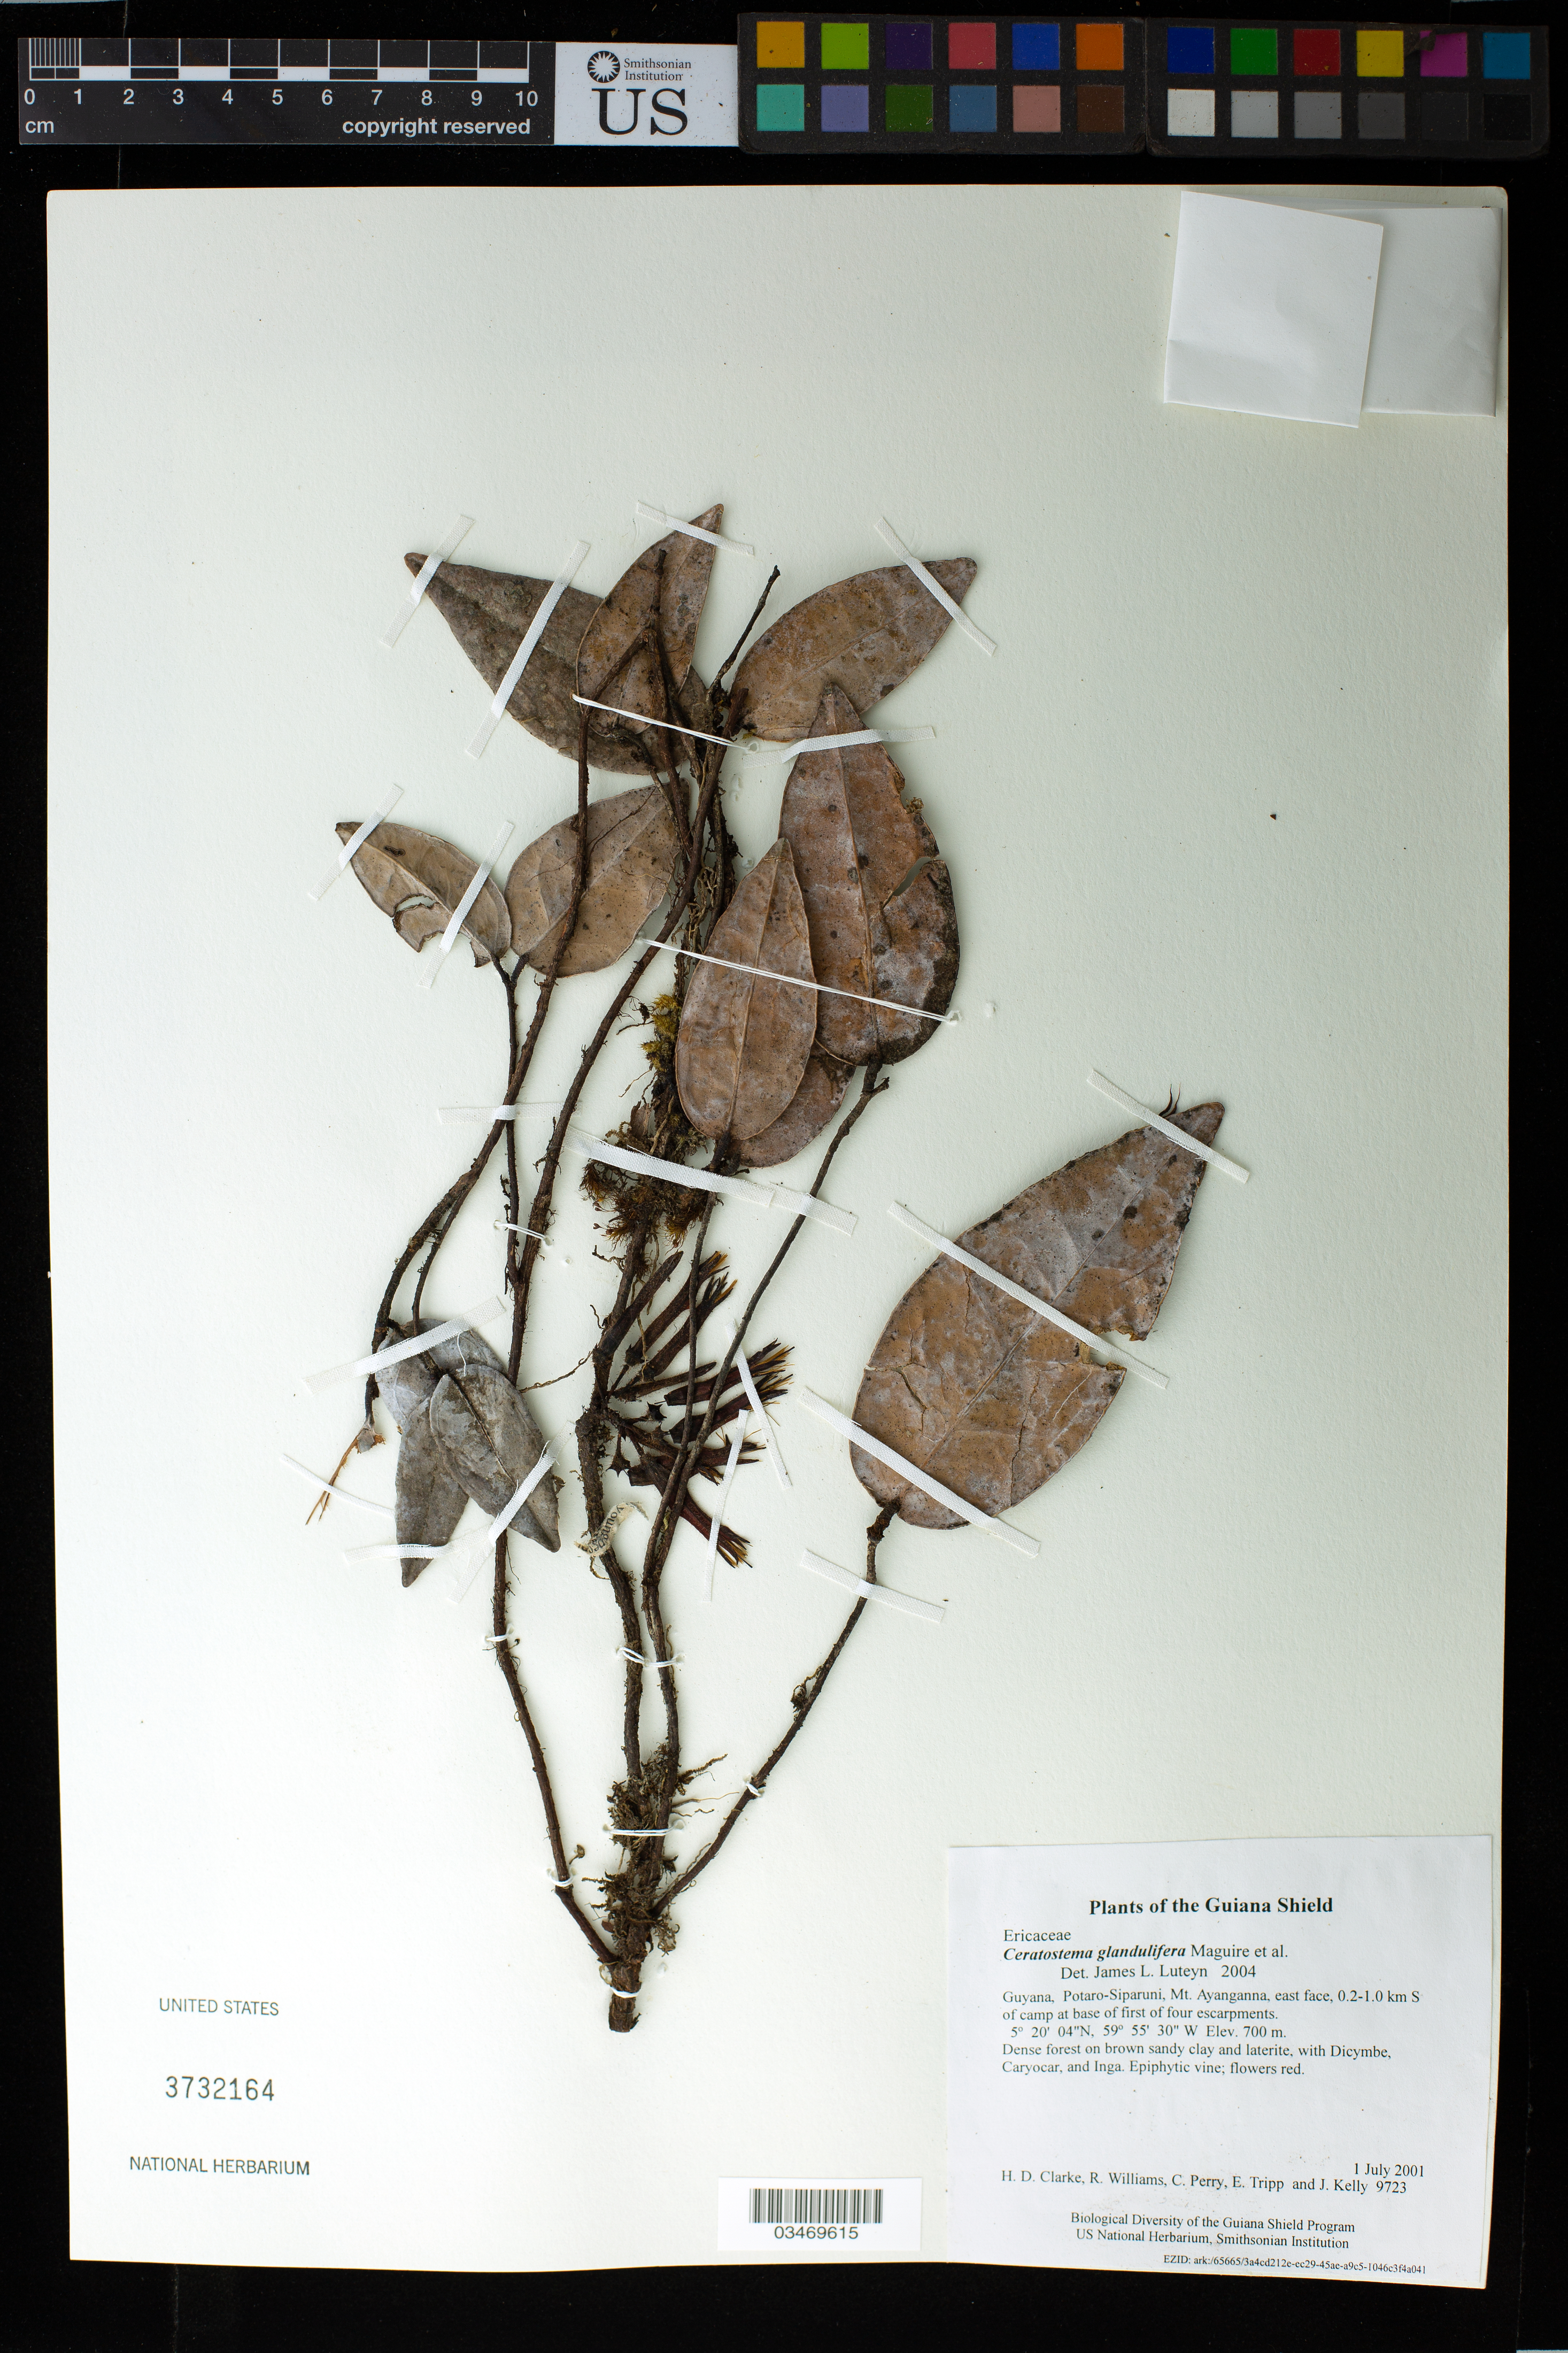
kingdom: Plantae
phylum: Tracheophyta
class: Magnoliopsida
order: Ericales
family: Ericaceae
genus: Ceratostema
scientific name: Ceratostema glandulifera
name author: Maguire et al.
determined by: Luteyn, J. L.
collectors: H. D. Clarke, R. Williams, C. Perry, E. Tripp & J. Kelly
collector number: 9723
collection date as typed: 1 July 2001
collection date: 2001-07-01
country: Guyana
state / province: Potaro-Siparuni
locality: Mt. Ayanganna, east face, 0.2-1.0 km S of camp at base of first of four escarpments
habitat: Dense forest on brown sandy clay and laterite, with Dicymbe, Caryocar, and Inga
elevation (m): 700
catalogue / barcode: US 3732164